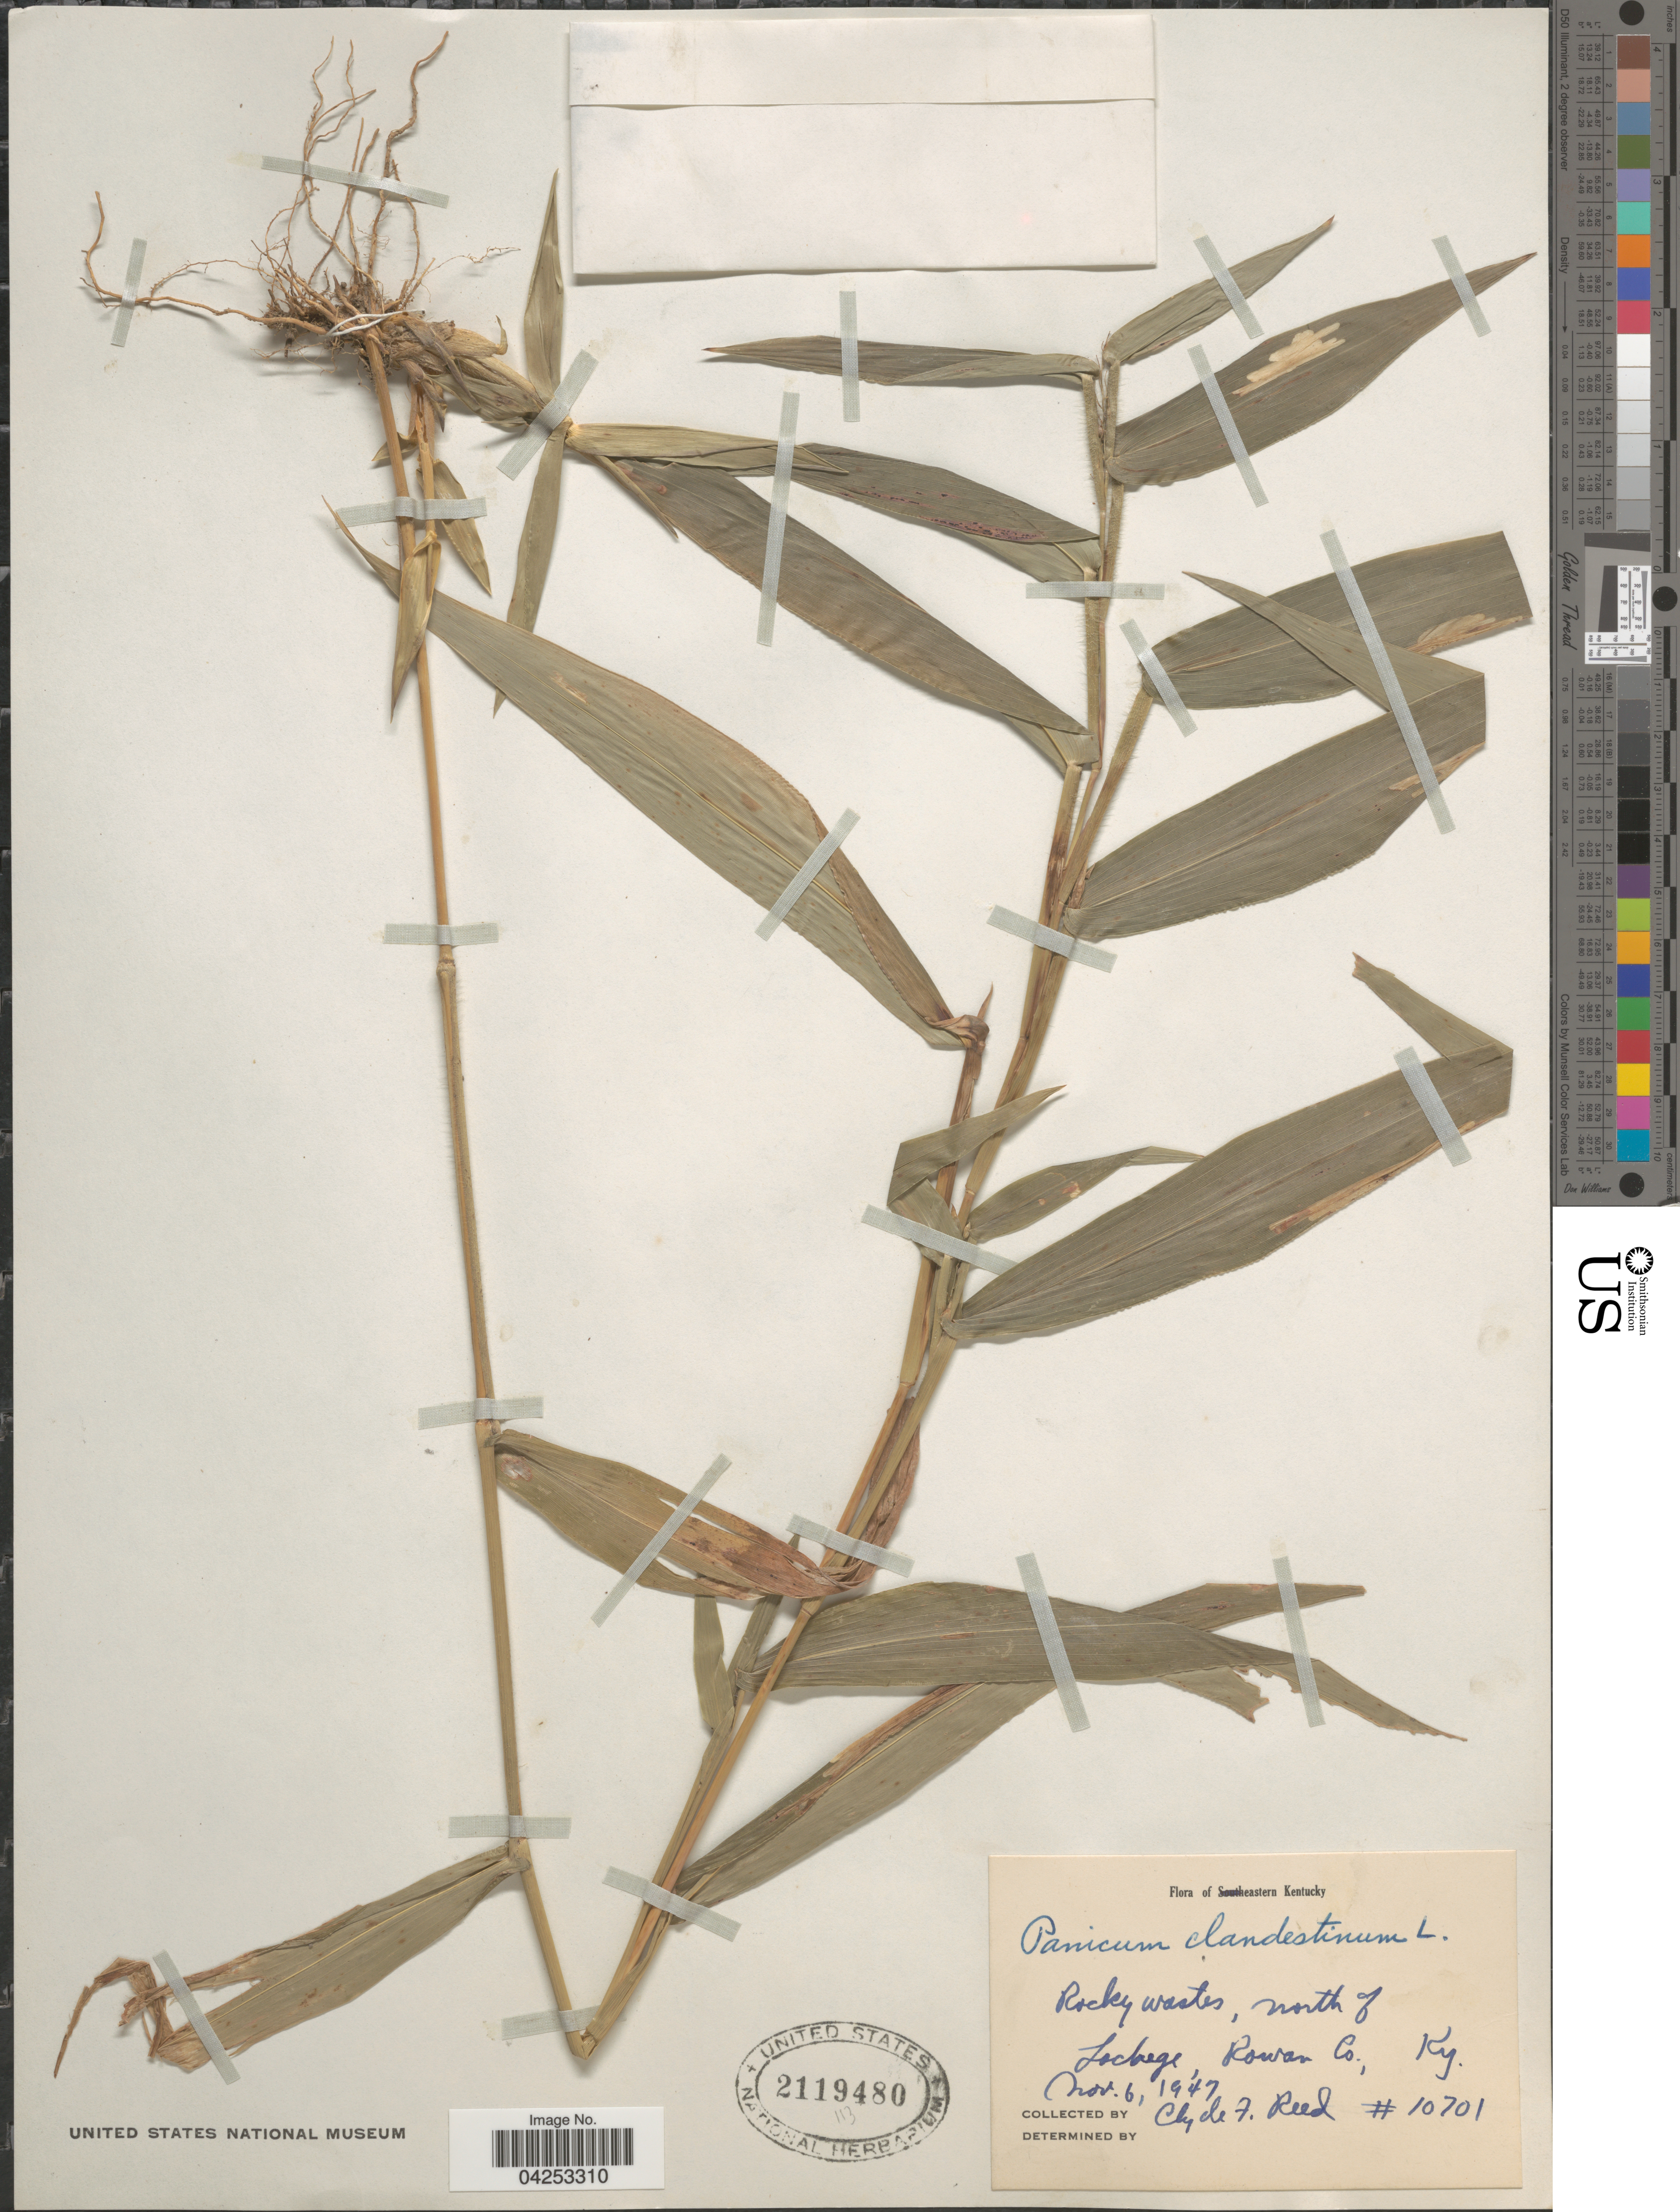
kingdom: Plantae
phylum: Tracheophyta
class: Liliopsida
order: Poales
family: Poaceae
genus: Dichanthelium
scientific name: Dichanthelium clandestinum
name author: (L.) Gould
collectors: C. F. Reed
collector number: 10701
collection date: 1947-11-06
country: United States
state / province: Kentucky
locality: Eastern Kentucky. Rocky wastes, north of Lockegee, Rowan Co.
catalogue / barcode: US 2119480